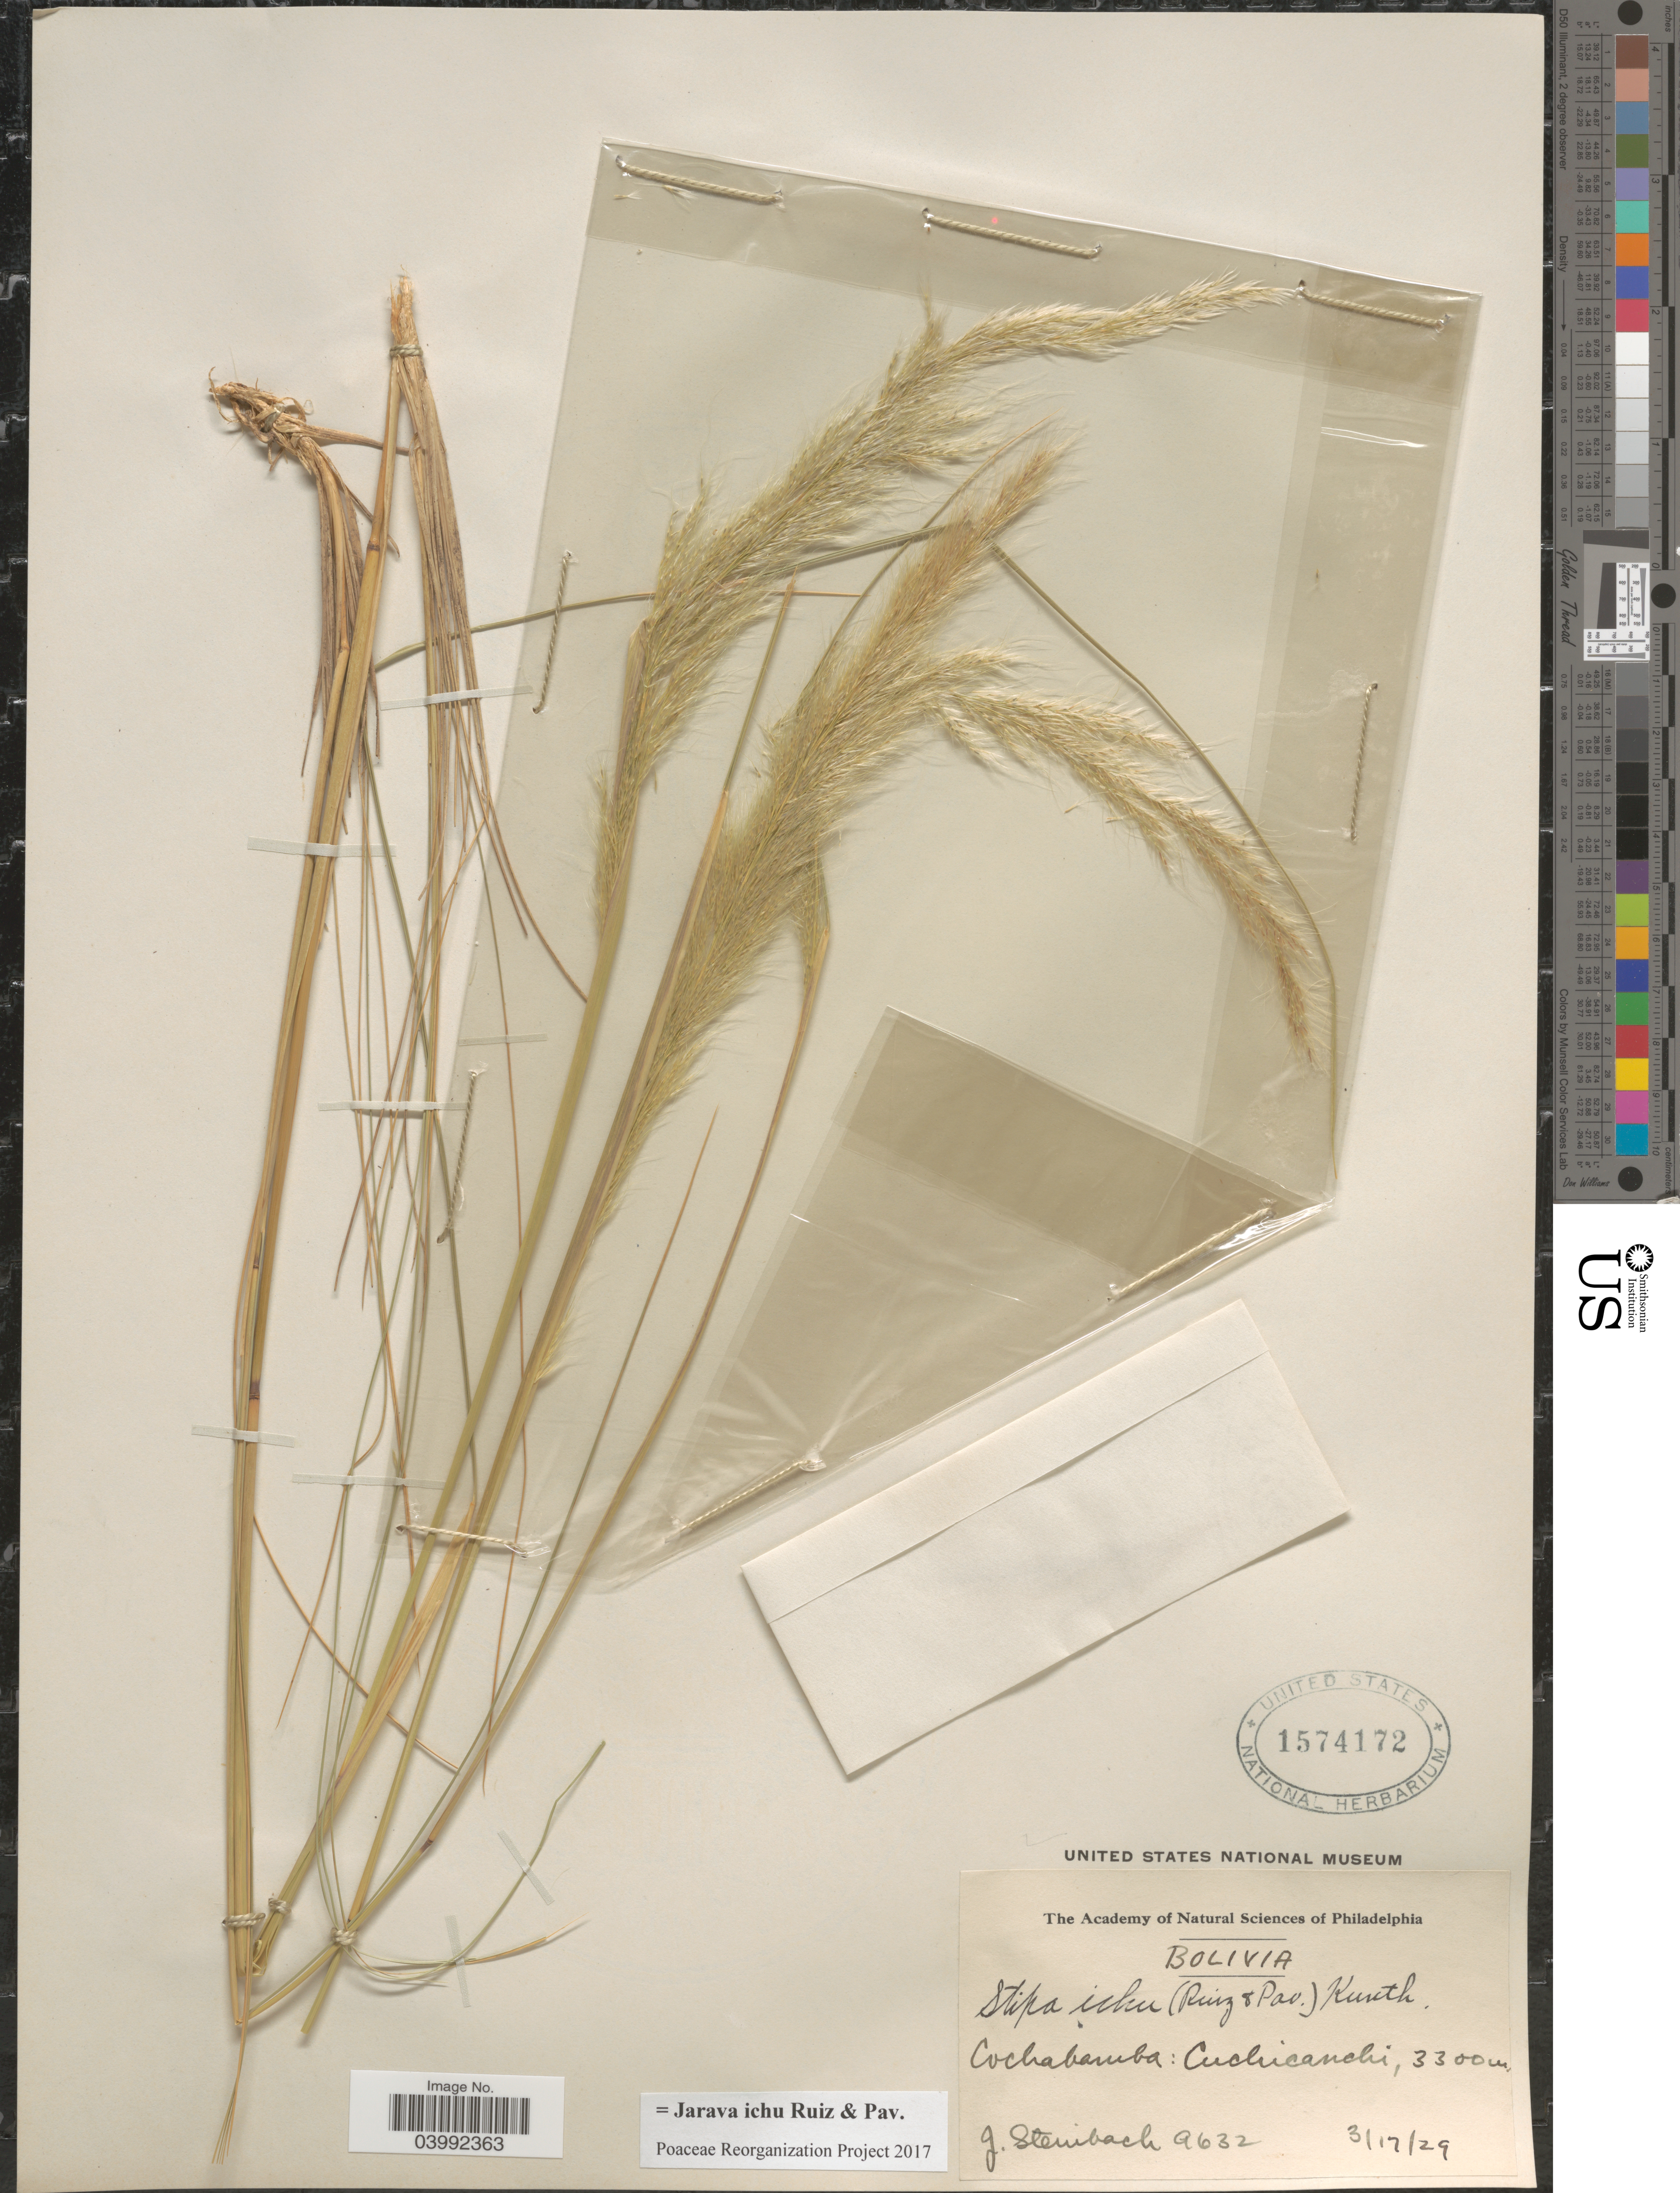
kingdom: Plantae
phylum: Tracheophyta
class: Liliopsida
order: Poales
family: Poaceae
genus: Jarava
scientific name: Jarava ichu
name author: Ruiz & Pav.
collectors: J. Steinbach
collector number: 9632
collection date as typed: Transcribed d/m/y: 17/3/29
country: Bolivia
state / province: Cochabamba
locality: Cuchicanchi.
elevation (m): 3300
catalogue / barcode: US 1574172